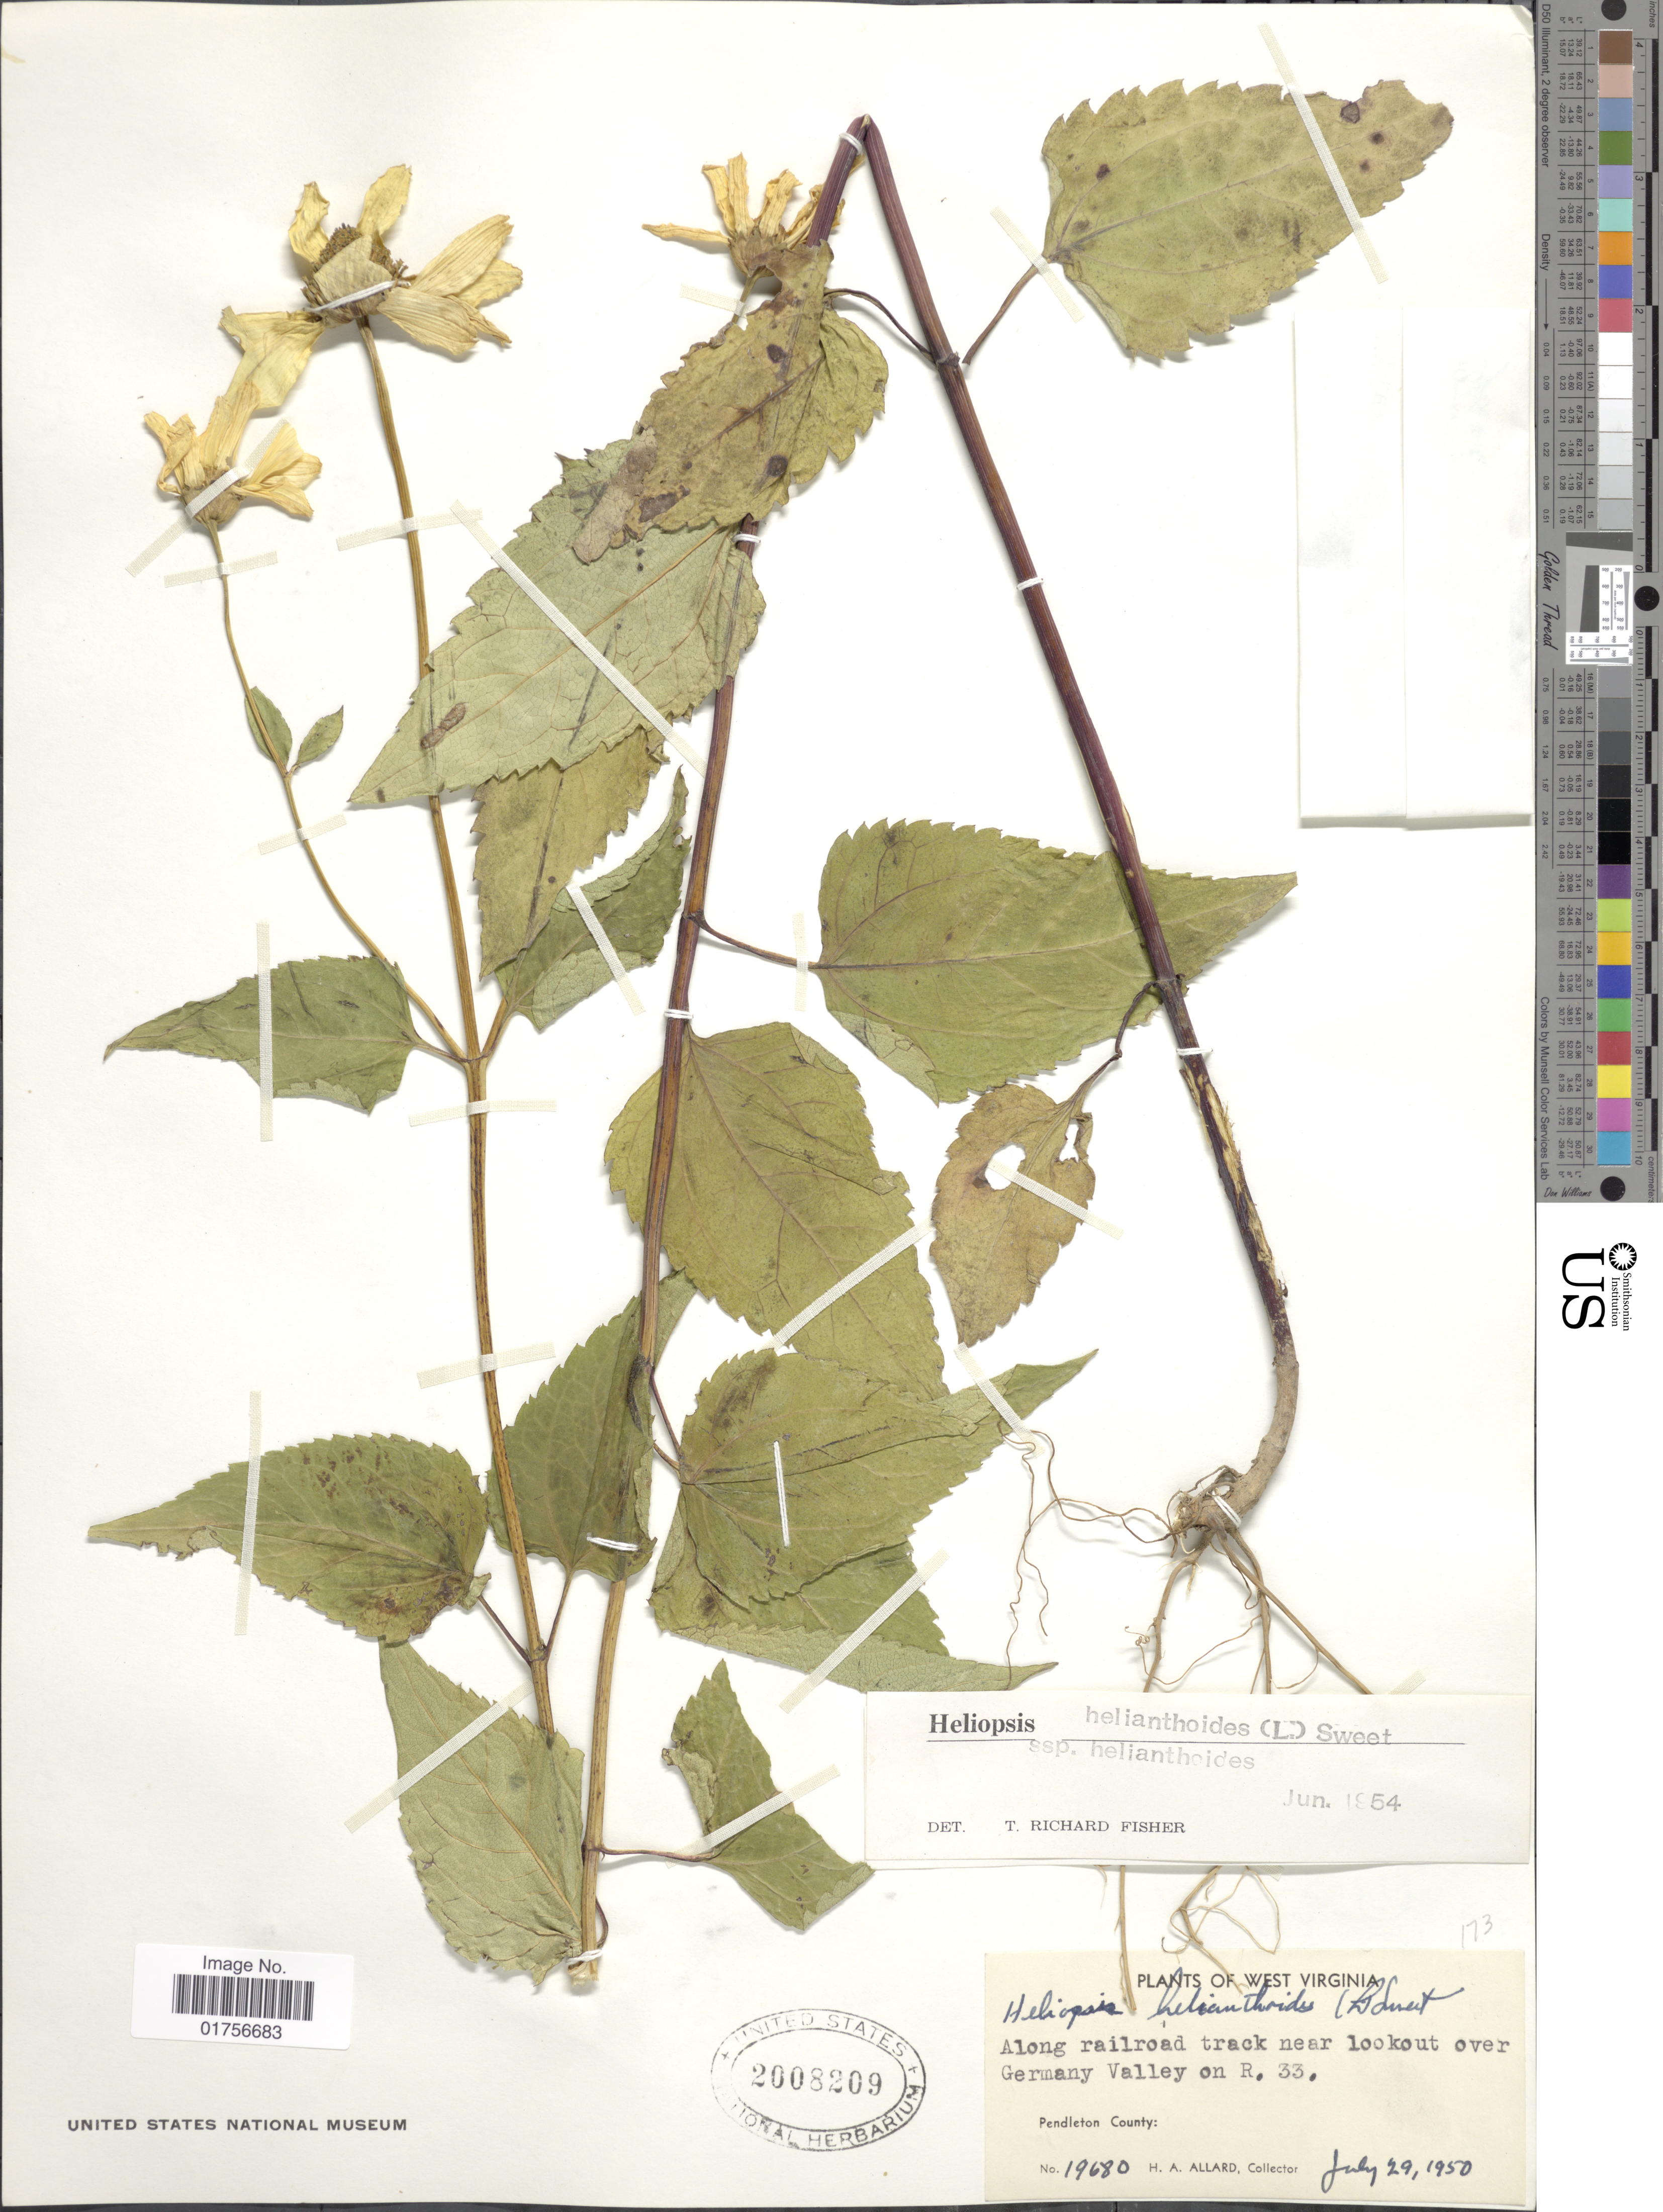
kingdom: Plantae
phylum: Tracheophyta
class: Magnoliopsida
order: Asterales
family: Asteraceae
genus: Heliopsis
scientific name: Heliopsis helianthoides subsp. helianthoides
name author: (L.) Sweet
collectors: H. A. Allard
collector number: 19680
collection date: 1950-07-29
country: United States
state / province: West Virginia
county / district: Pendleton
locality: Along railroad track near lookout over Germany Valley on Rt. 33,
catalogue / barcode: US 2008209